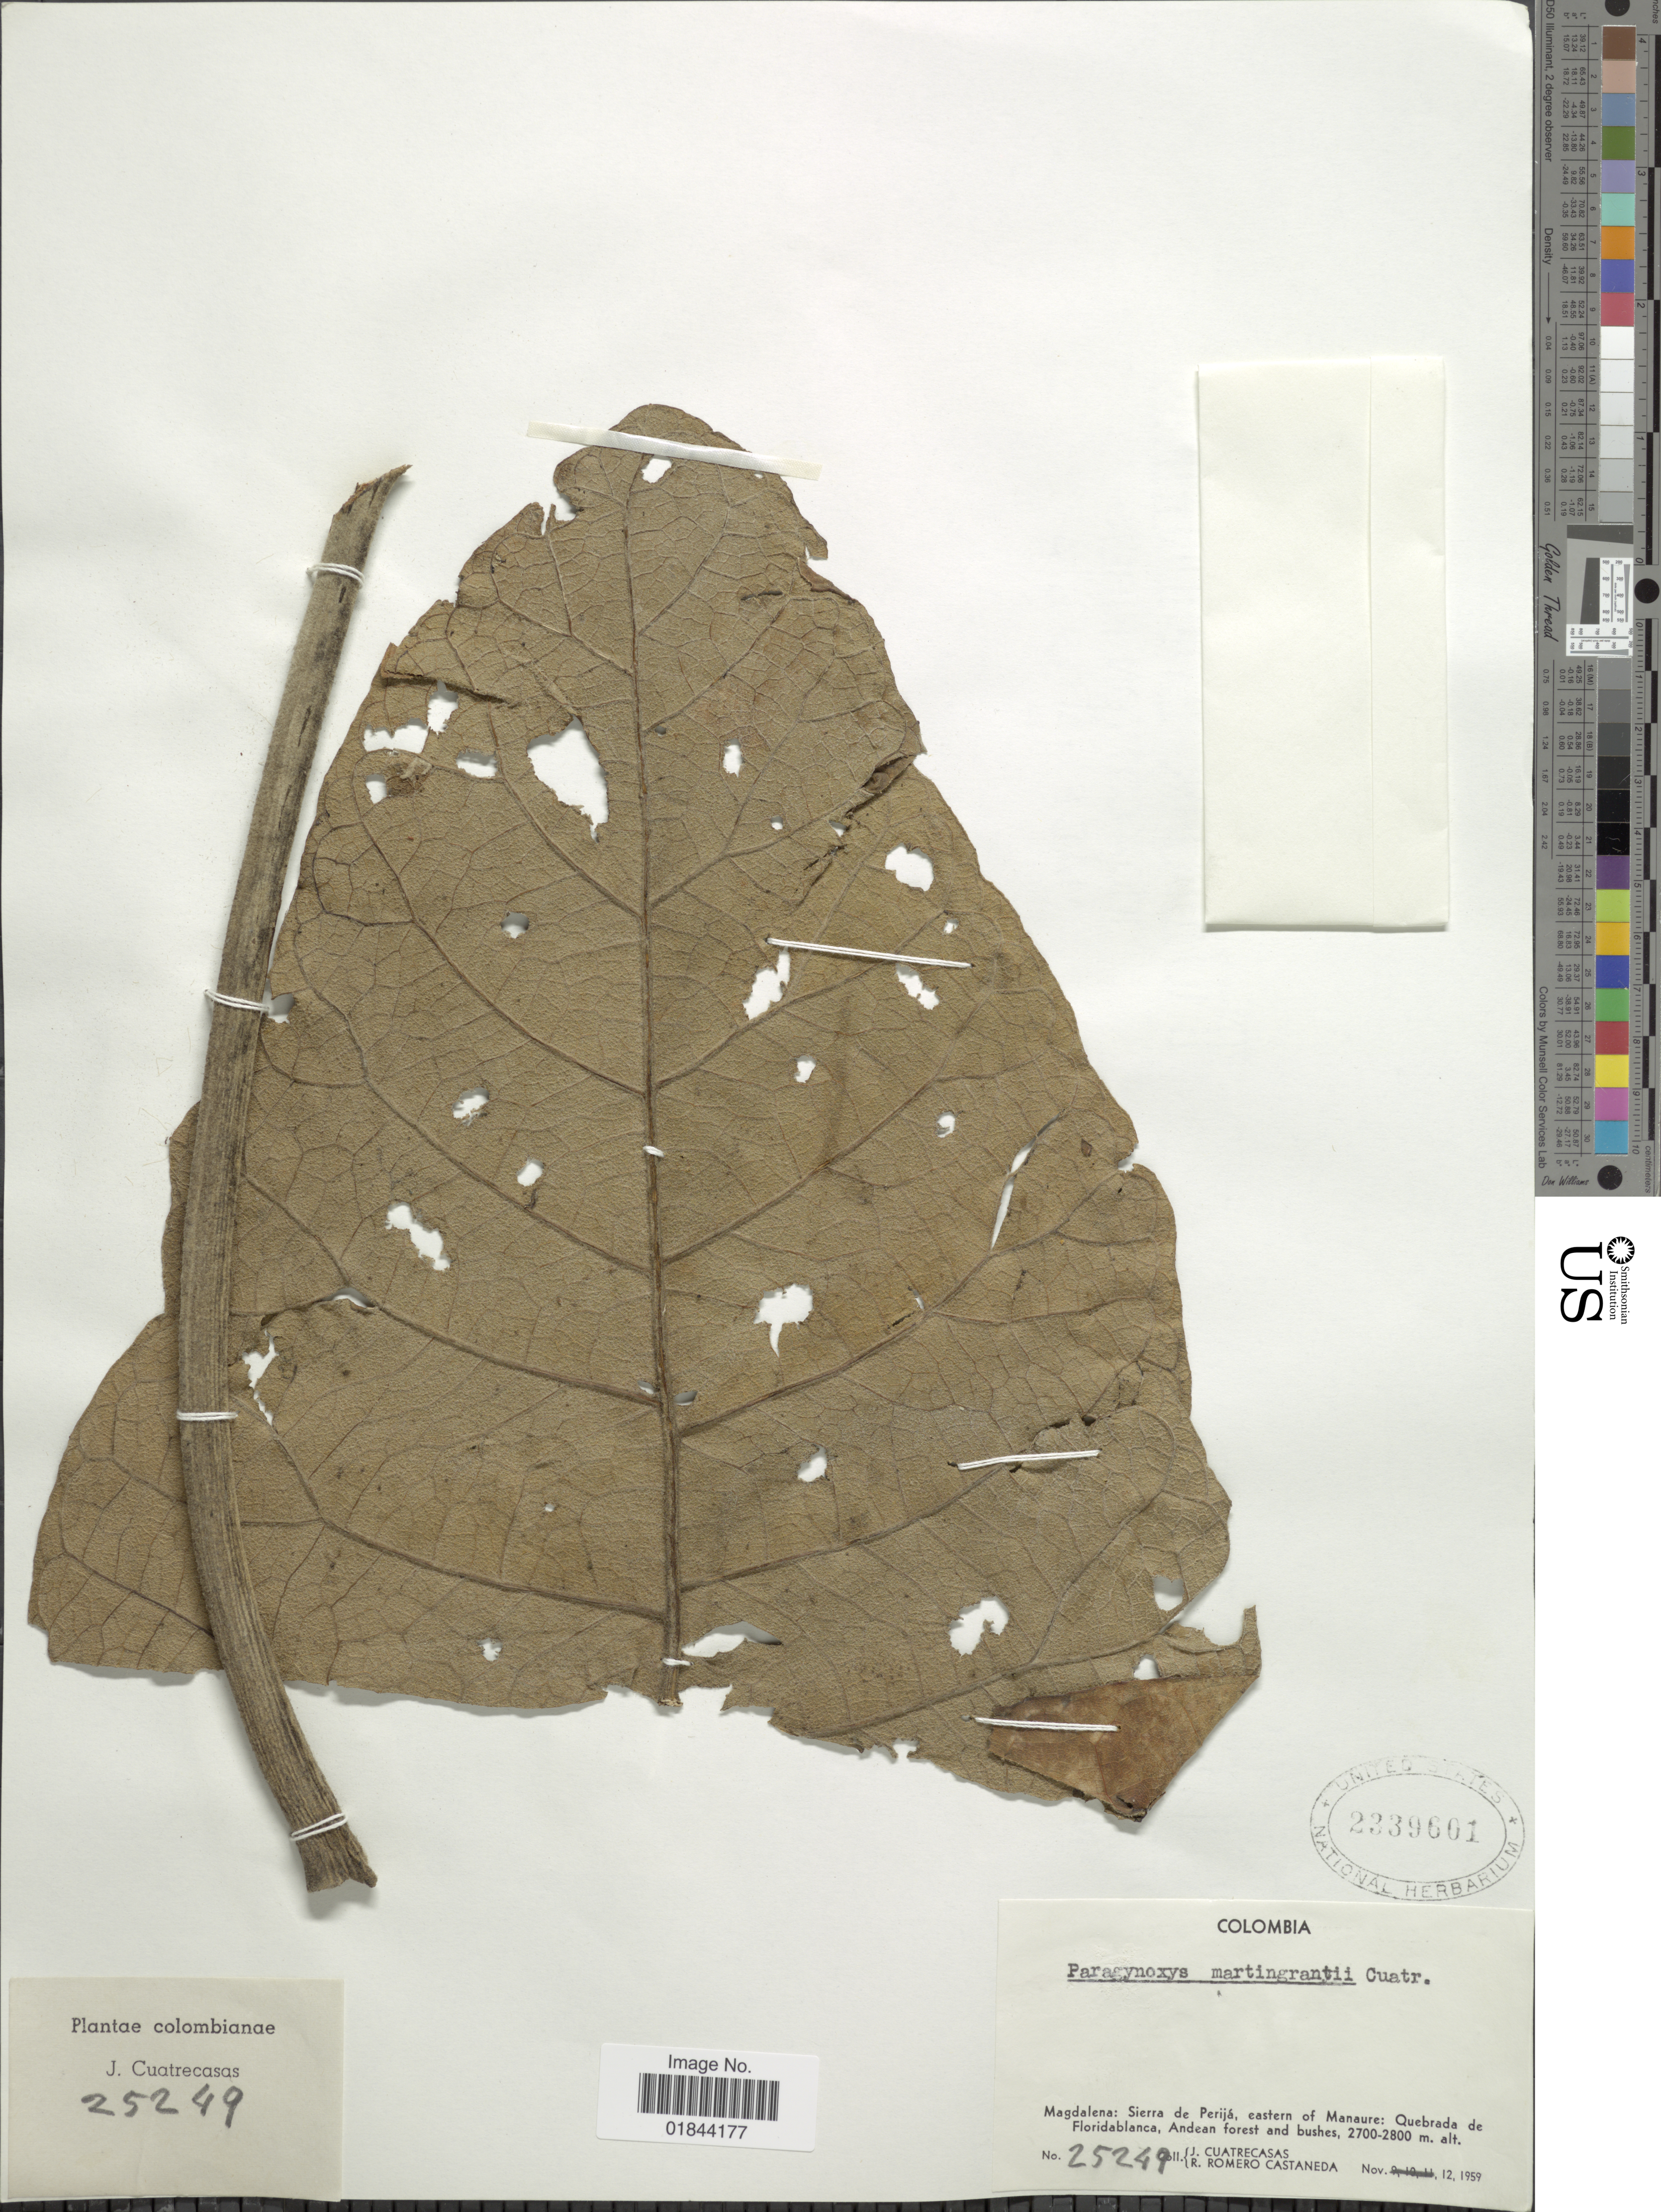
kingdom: Plantae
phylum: Tracheophyta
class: Magnoliopsida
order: Asterales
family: Asteraceae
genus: Paragynoxys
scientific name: Paragynoxys martingrantii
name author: Cuatrec.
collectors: J. Cuatrecasas & R. Romero Castañeda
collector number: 25249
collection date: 1959-11-12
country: Colombia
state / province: Magdalena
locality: Sierra de Perija, eastern of Manaure: Quebrada de Floridablanca, Andean forest and bushes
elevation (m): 2700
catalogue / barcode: US 2339601